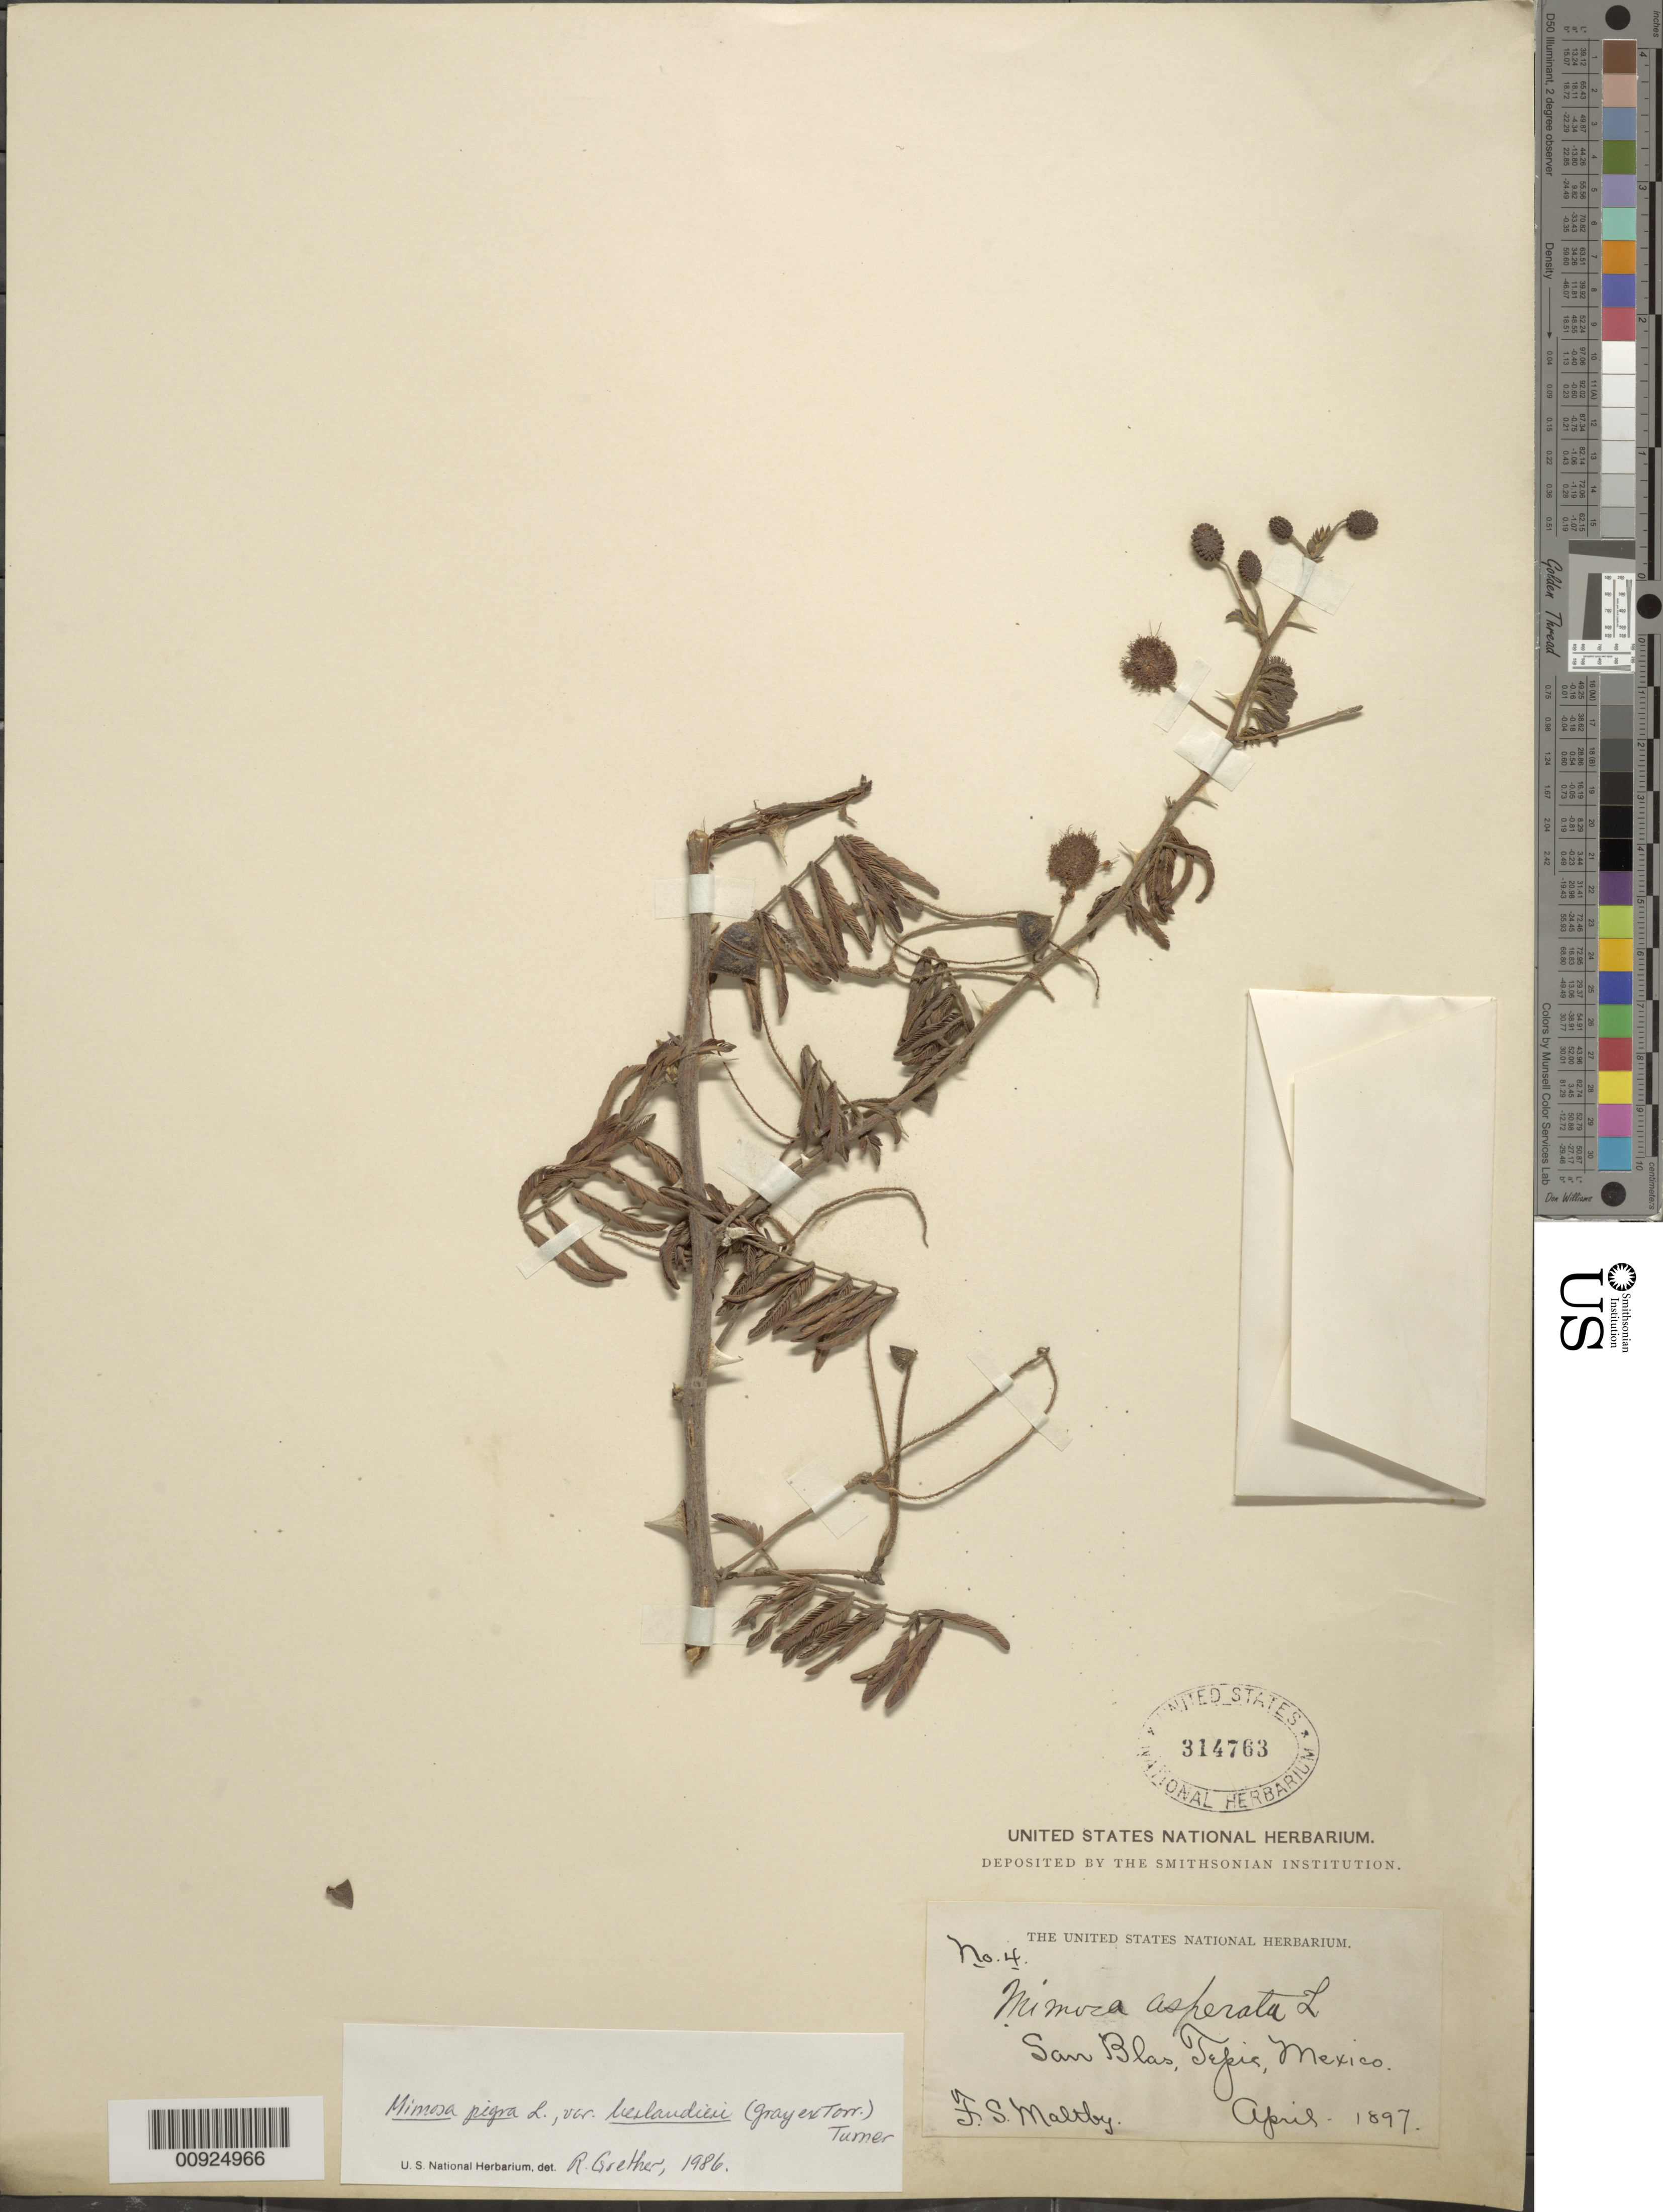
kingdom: Plantae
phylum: Tracheophyta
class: Magnoliopsida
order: Fabales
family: Fabaceae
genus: Mimosa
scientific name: Mimosa asperata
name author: L.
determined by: Strong, Mark T., (BOT), Smithsonian Institution - National Museum of Natural History (UNITED STATES)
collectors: T. S. Maltby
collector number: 4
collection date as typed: Apr 1897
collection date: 1897-04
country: Mexico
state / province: Nayarit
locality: San Blas, Tepic.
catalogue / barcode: US 314763